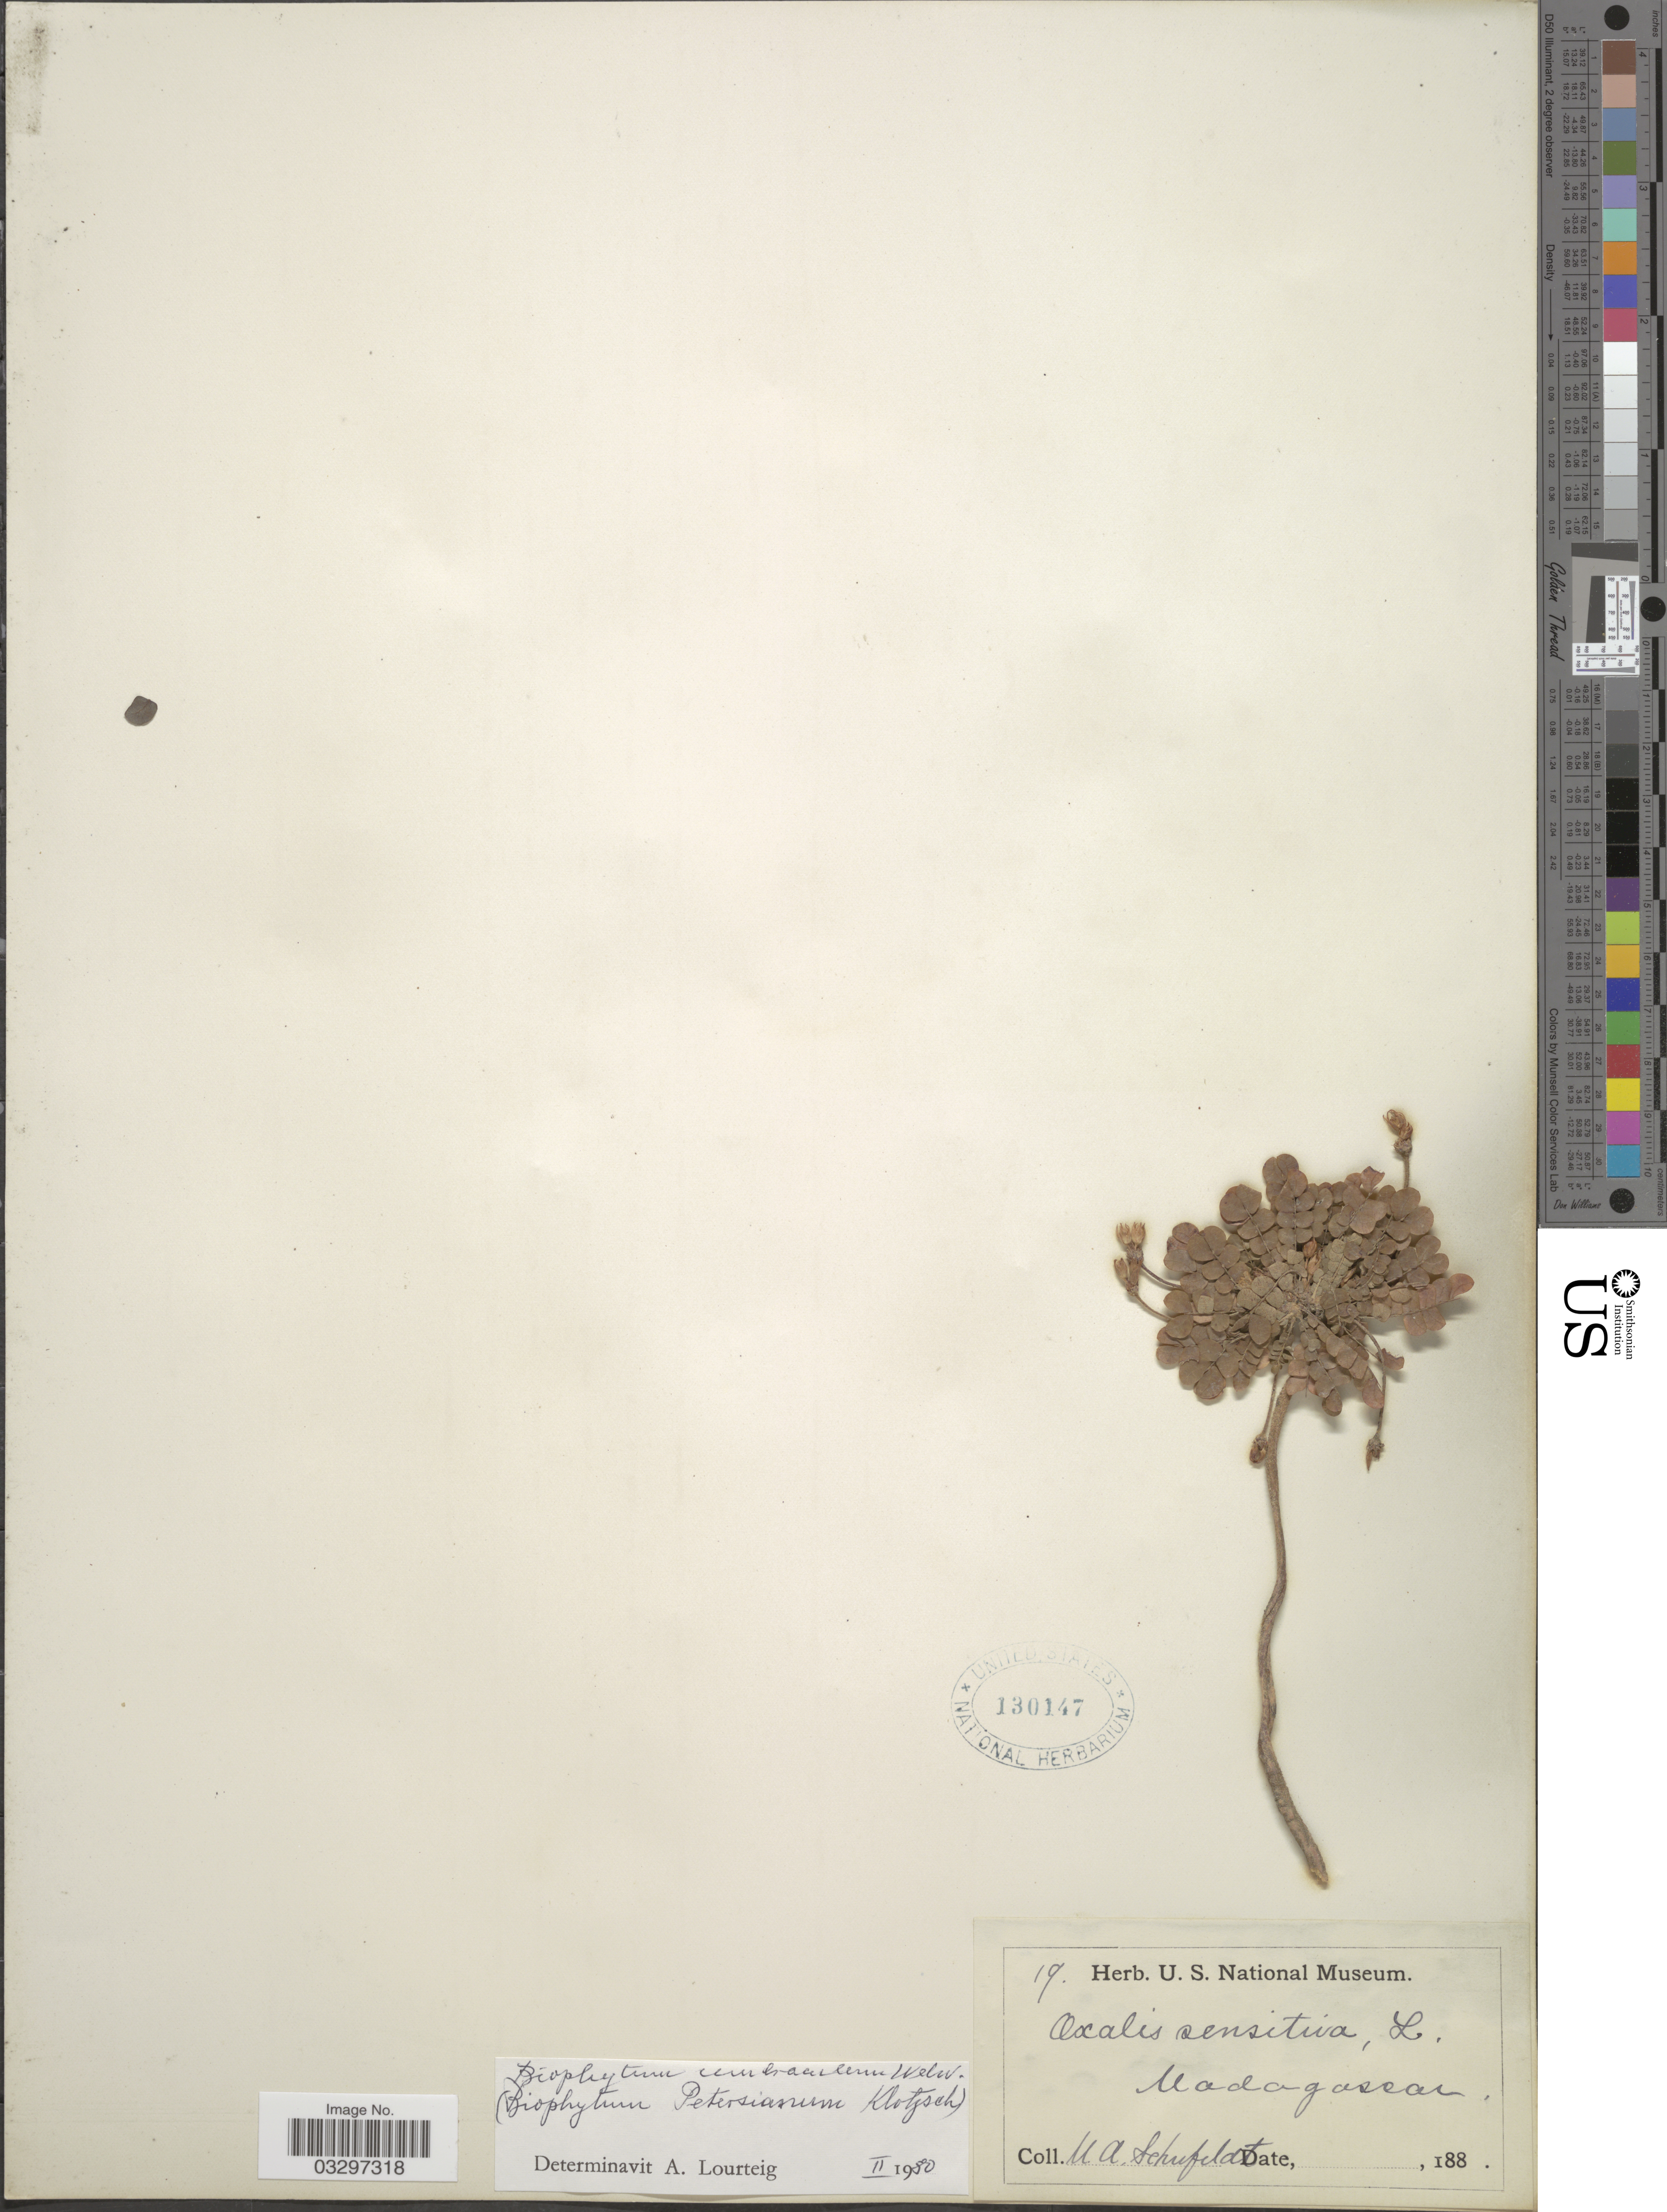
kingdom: Plantae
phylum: Tracheophyta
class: Magnoliopsida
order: Oxalidales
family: Oxalidaceae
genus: Biophytum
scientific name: Biophytum umbraculum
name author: Welw.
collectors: M. Schufeldt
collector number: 19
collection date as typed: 188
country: Madagascar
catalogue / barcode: US 130147